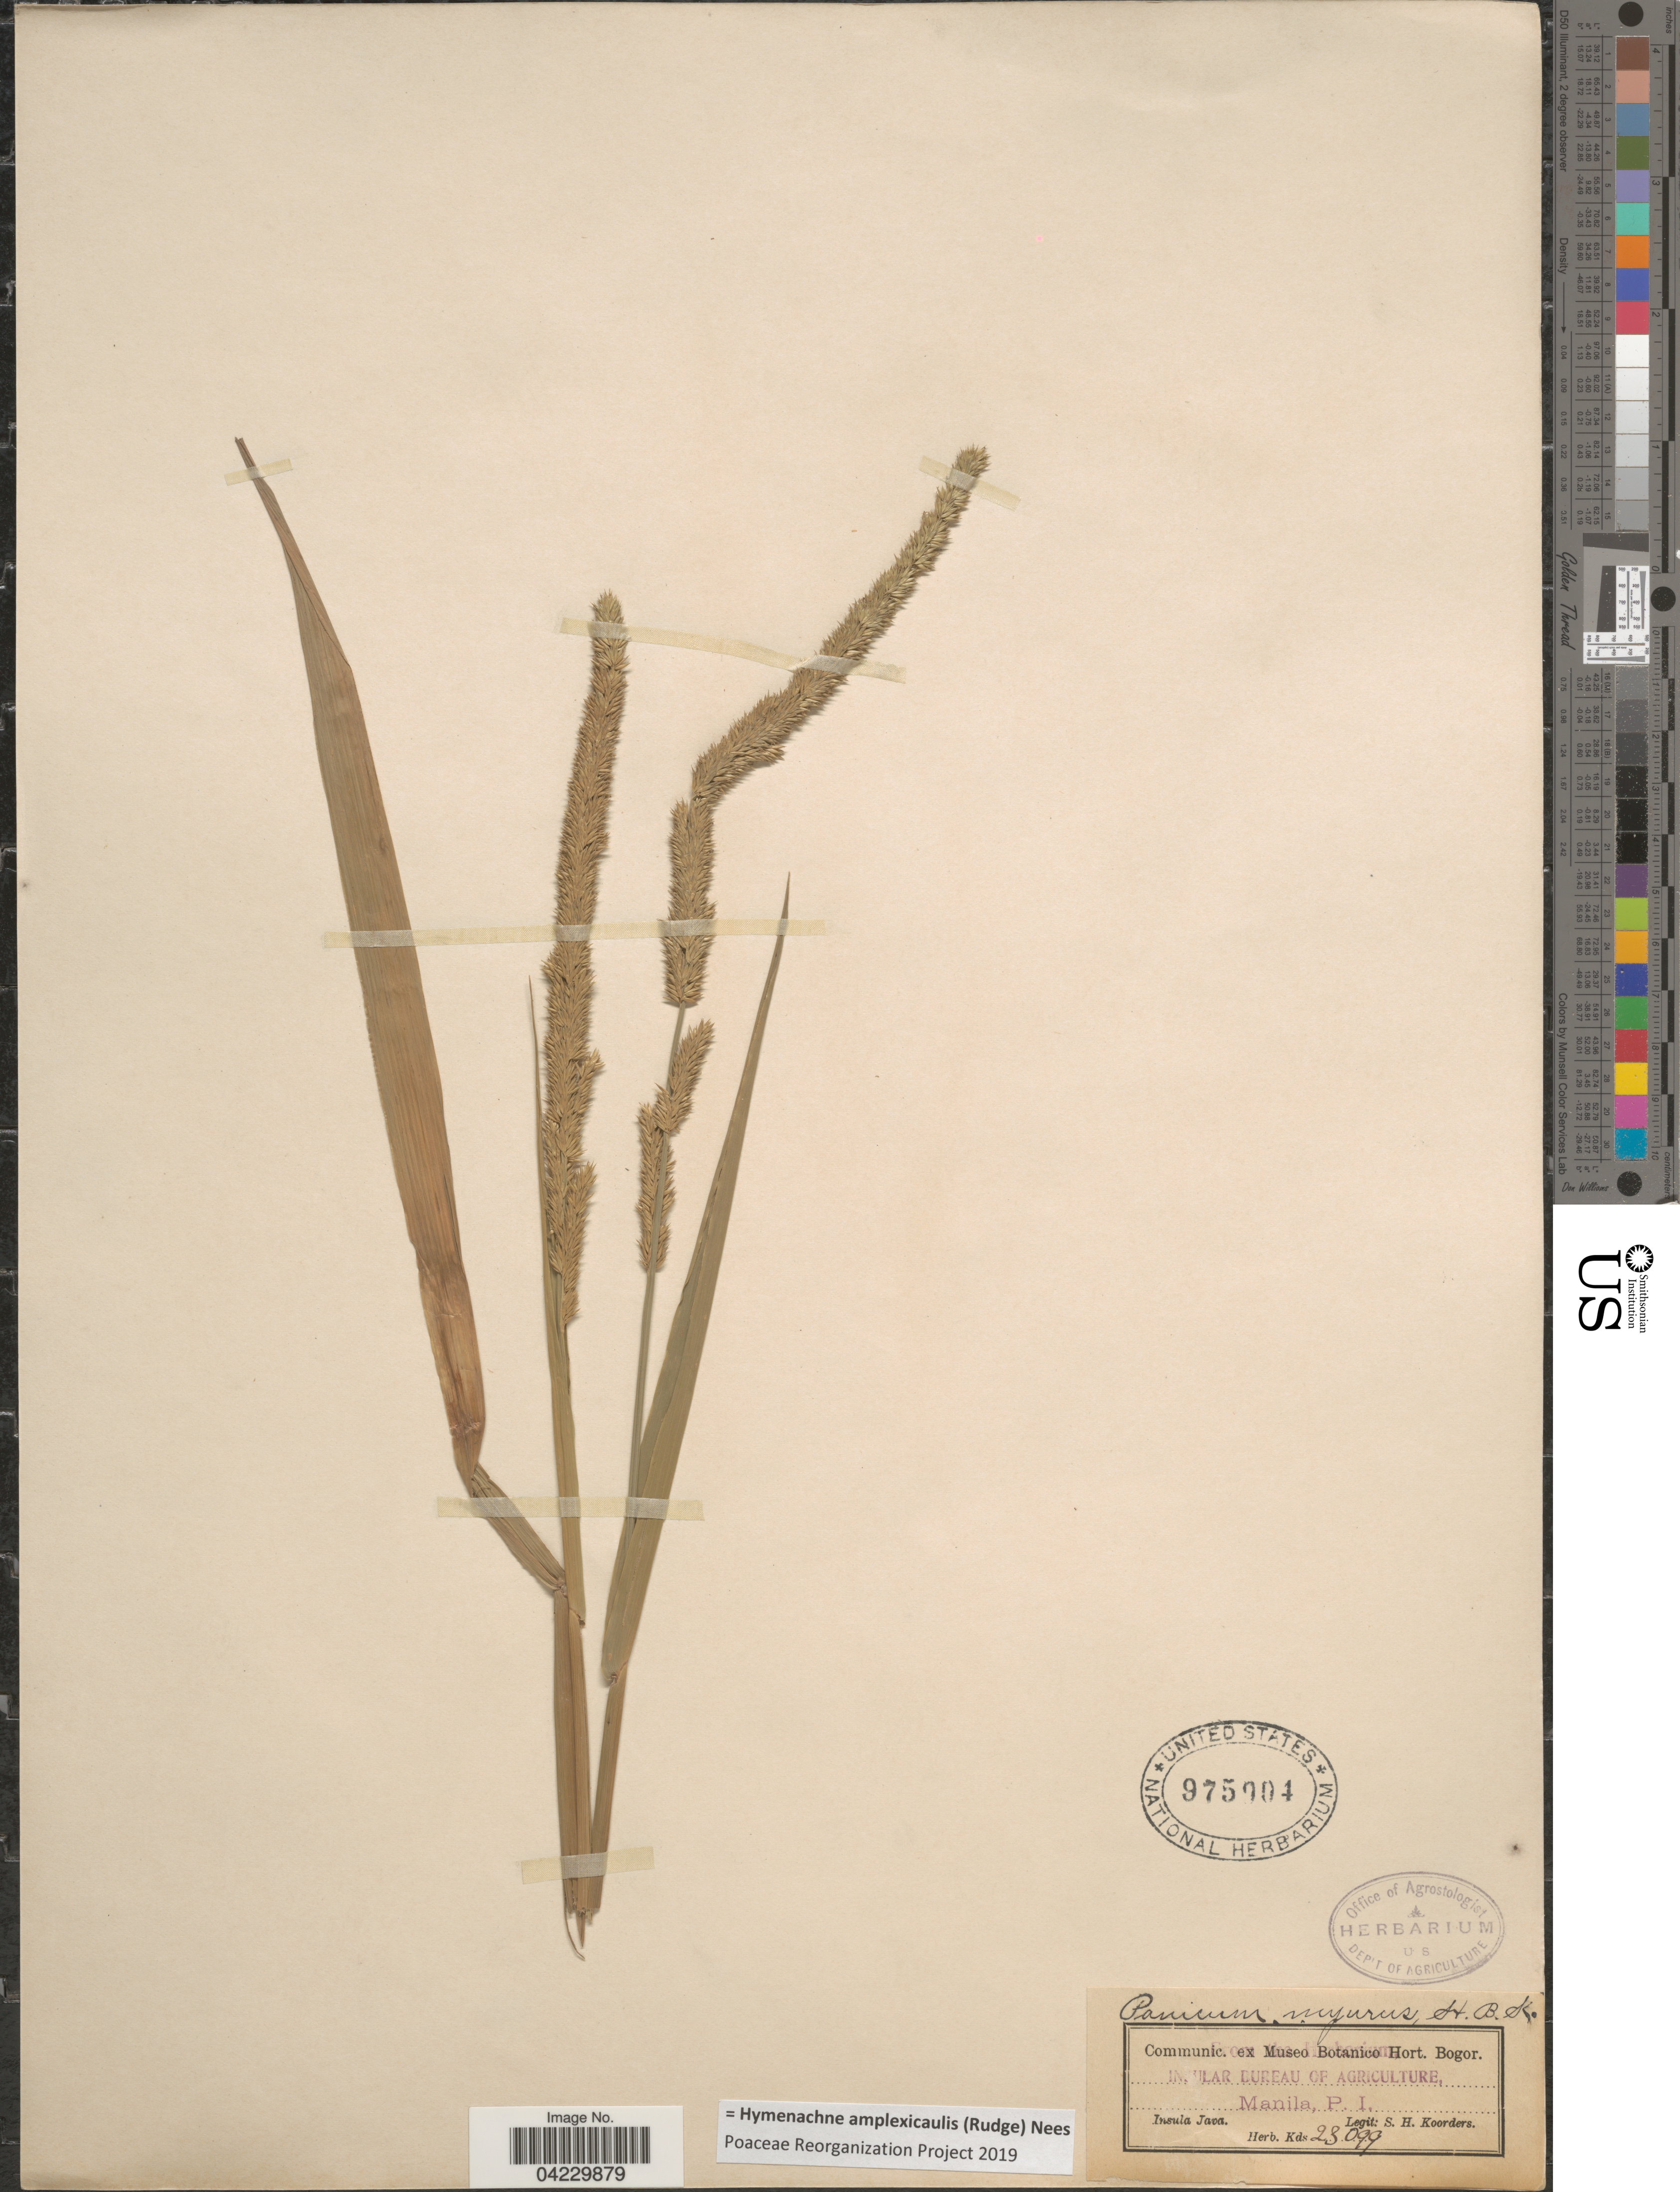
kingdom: Plantae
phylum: Tracheophyta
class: Liliopsida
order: Poales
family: Poaceae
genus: Hymenachne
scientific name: Hymenachne amplexicaulis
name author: (Rudge) Nees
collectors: S. H. Koorders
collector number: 23099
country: Indonesia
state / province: Java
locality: Manila, P. I. Insula Java.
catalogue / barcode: US 975904